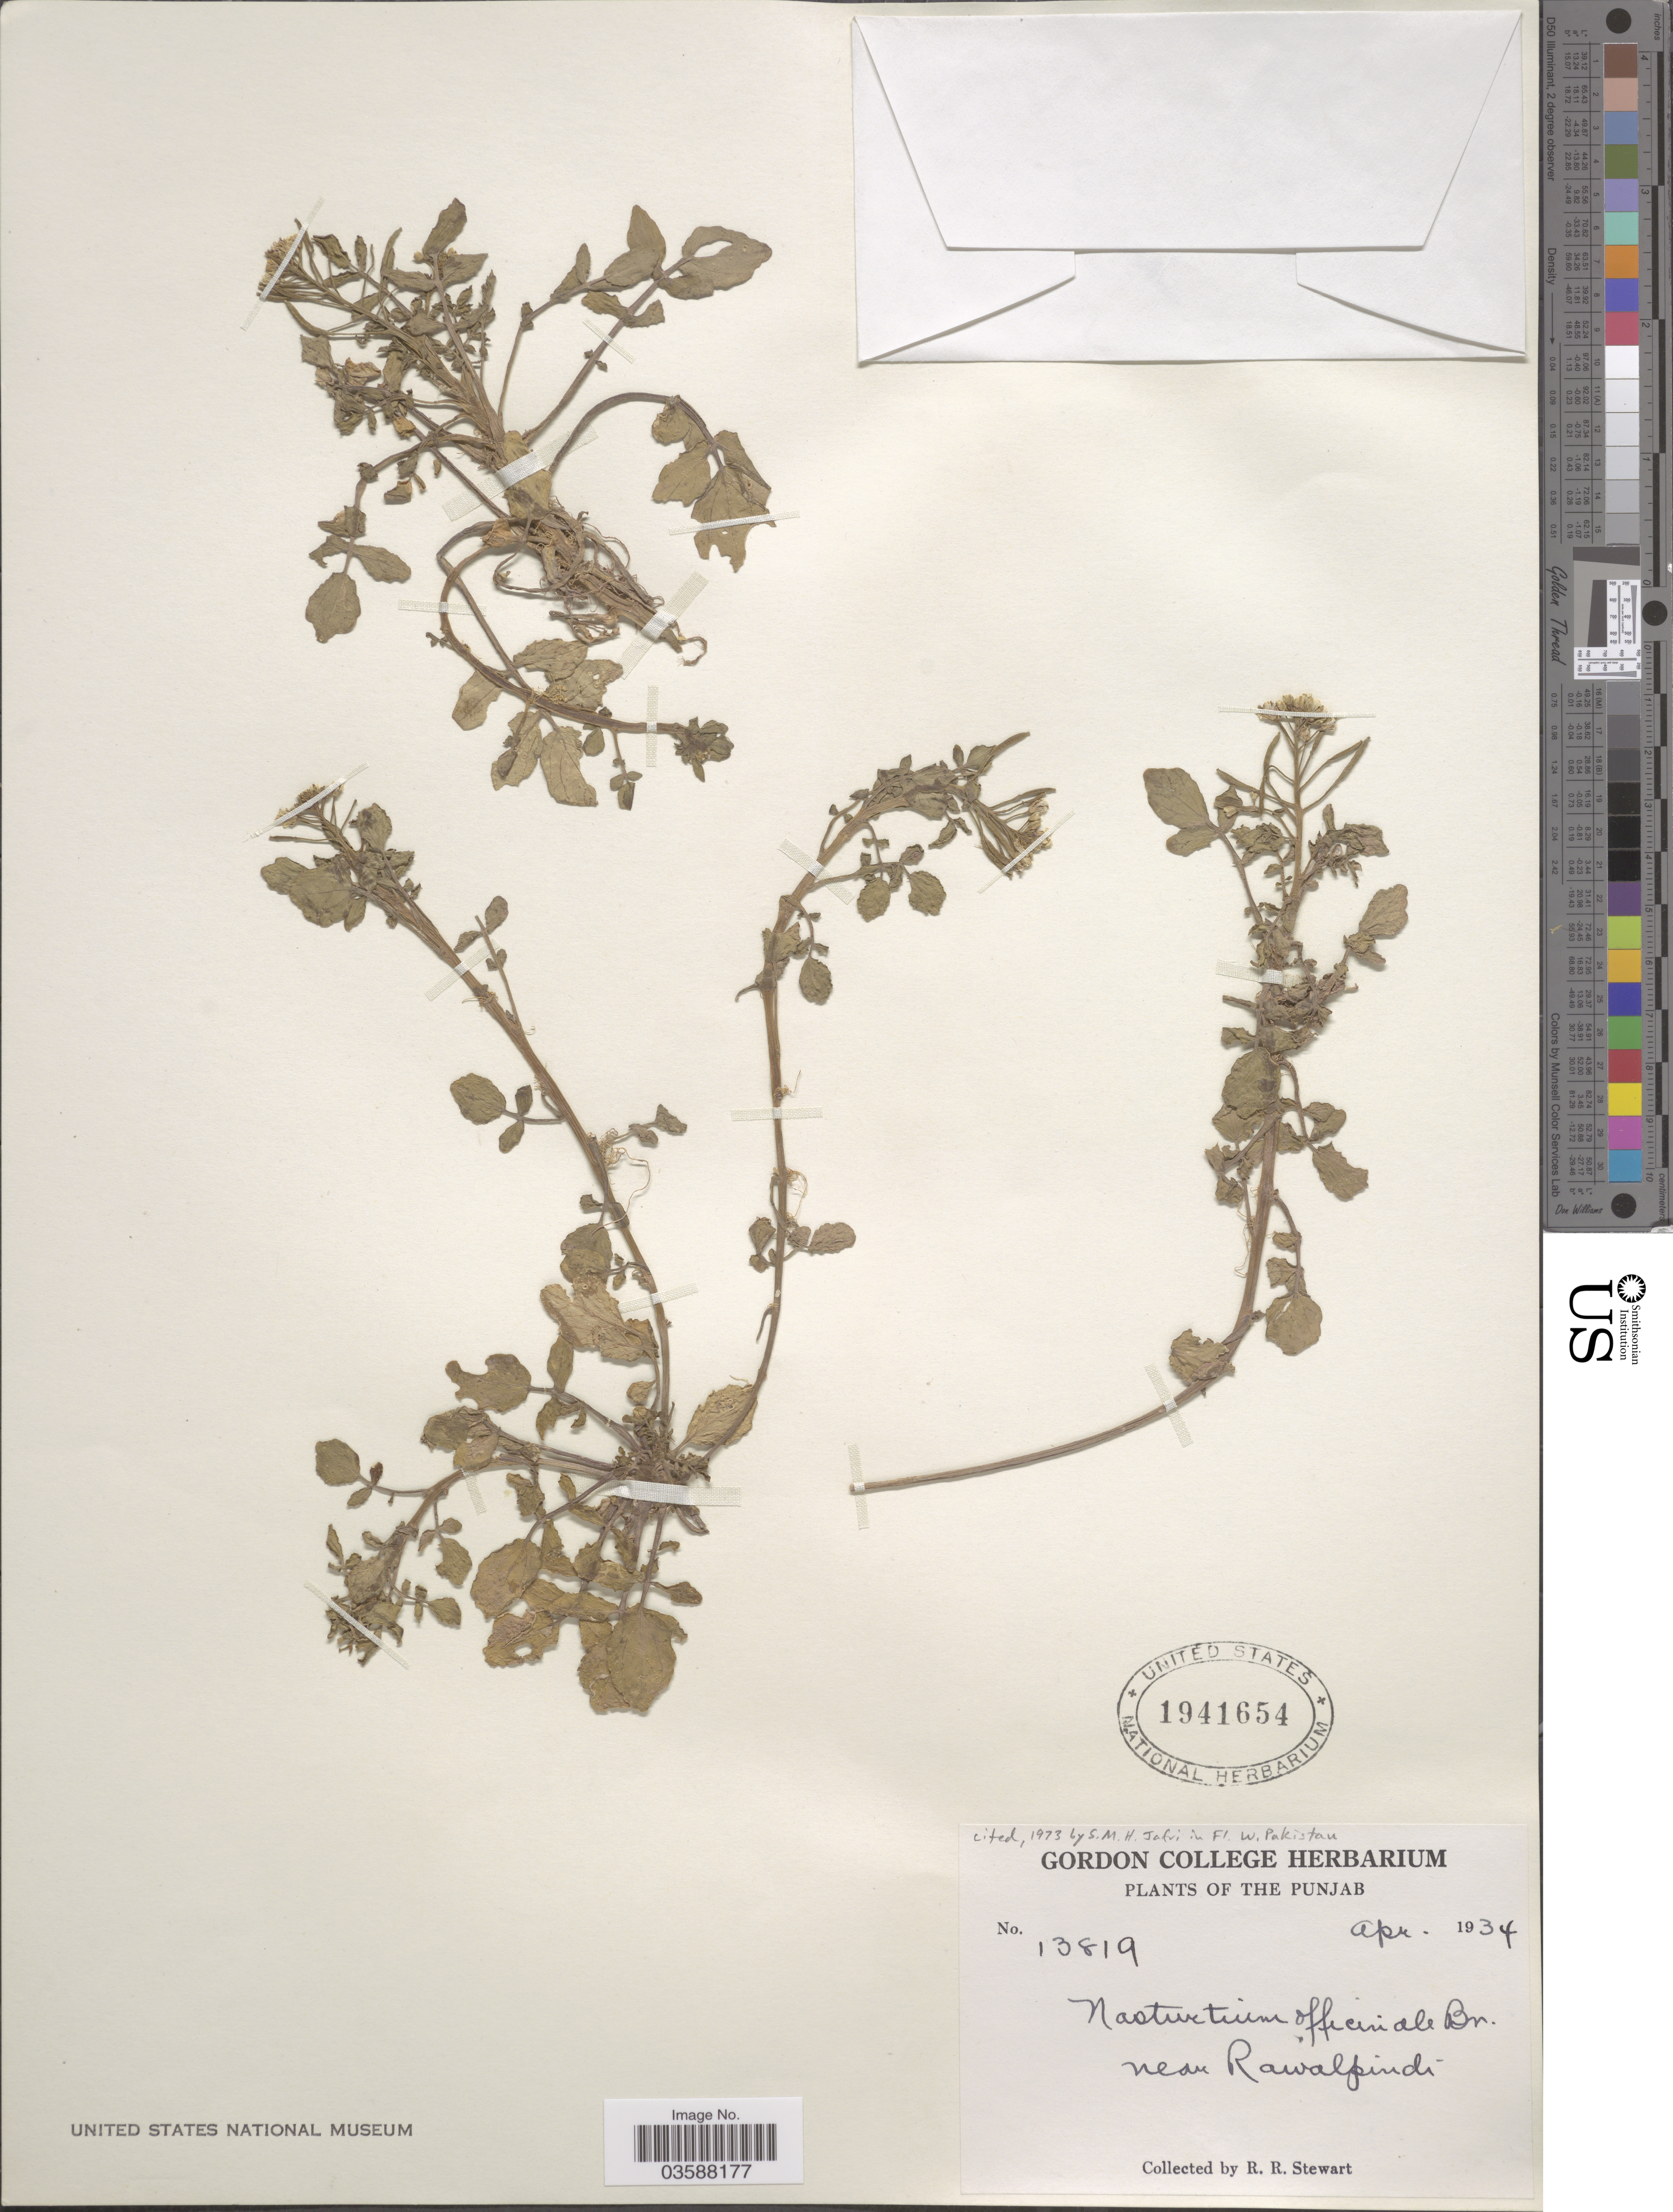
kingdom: Plantae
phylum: Tracheophyta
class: Magnoliopsida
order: Brassicales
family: Brassicaceae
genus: Nasturtium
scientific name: Nasturtium officinale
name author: R. Br.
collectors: R. Stewart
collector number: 13819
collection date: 1934-04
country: Pakistan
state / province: Punjab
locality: Near Rawalpindi.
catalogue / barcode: US 1941654